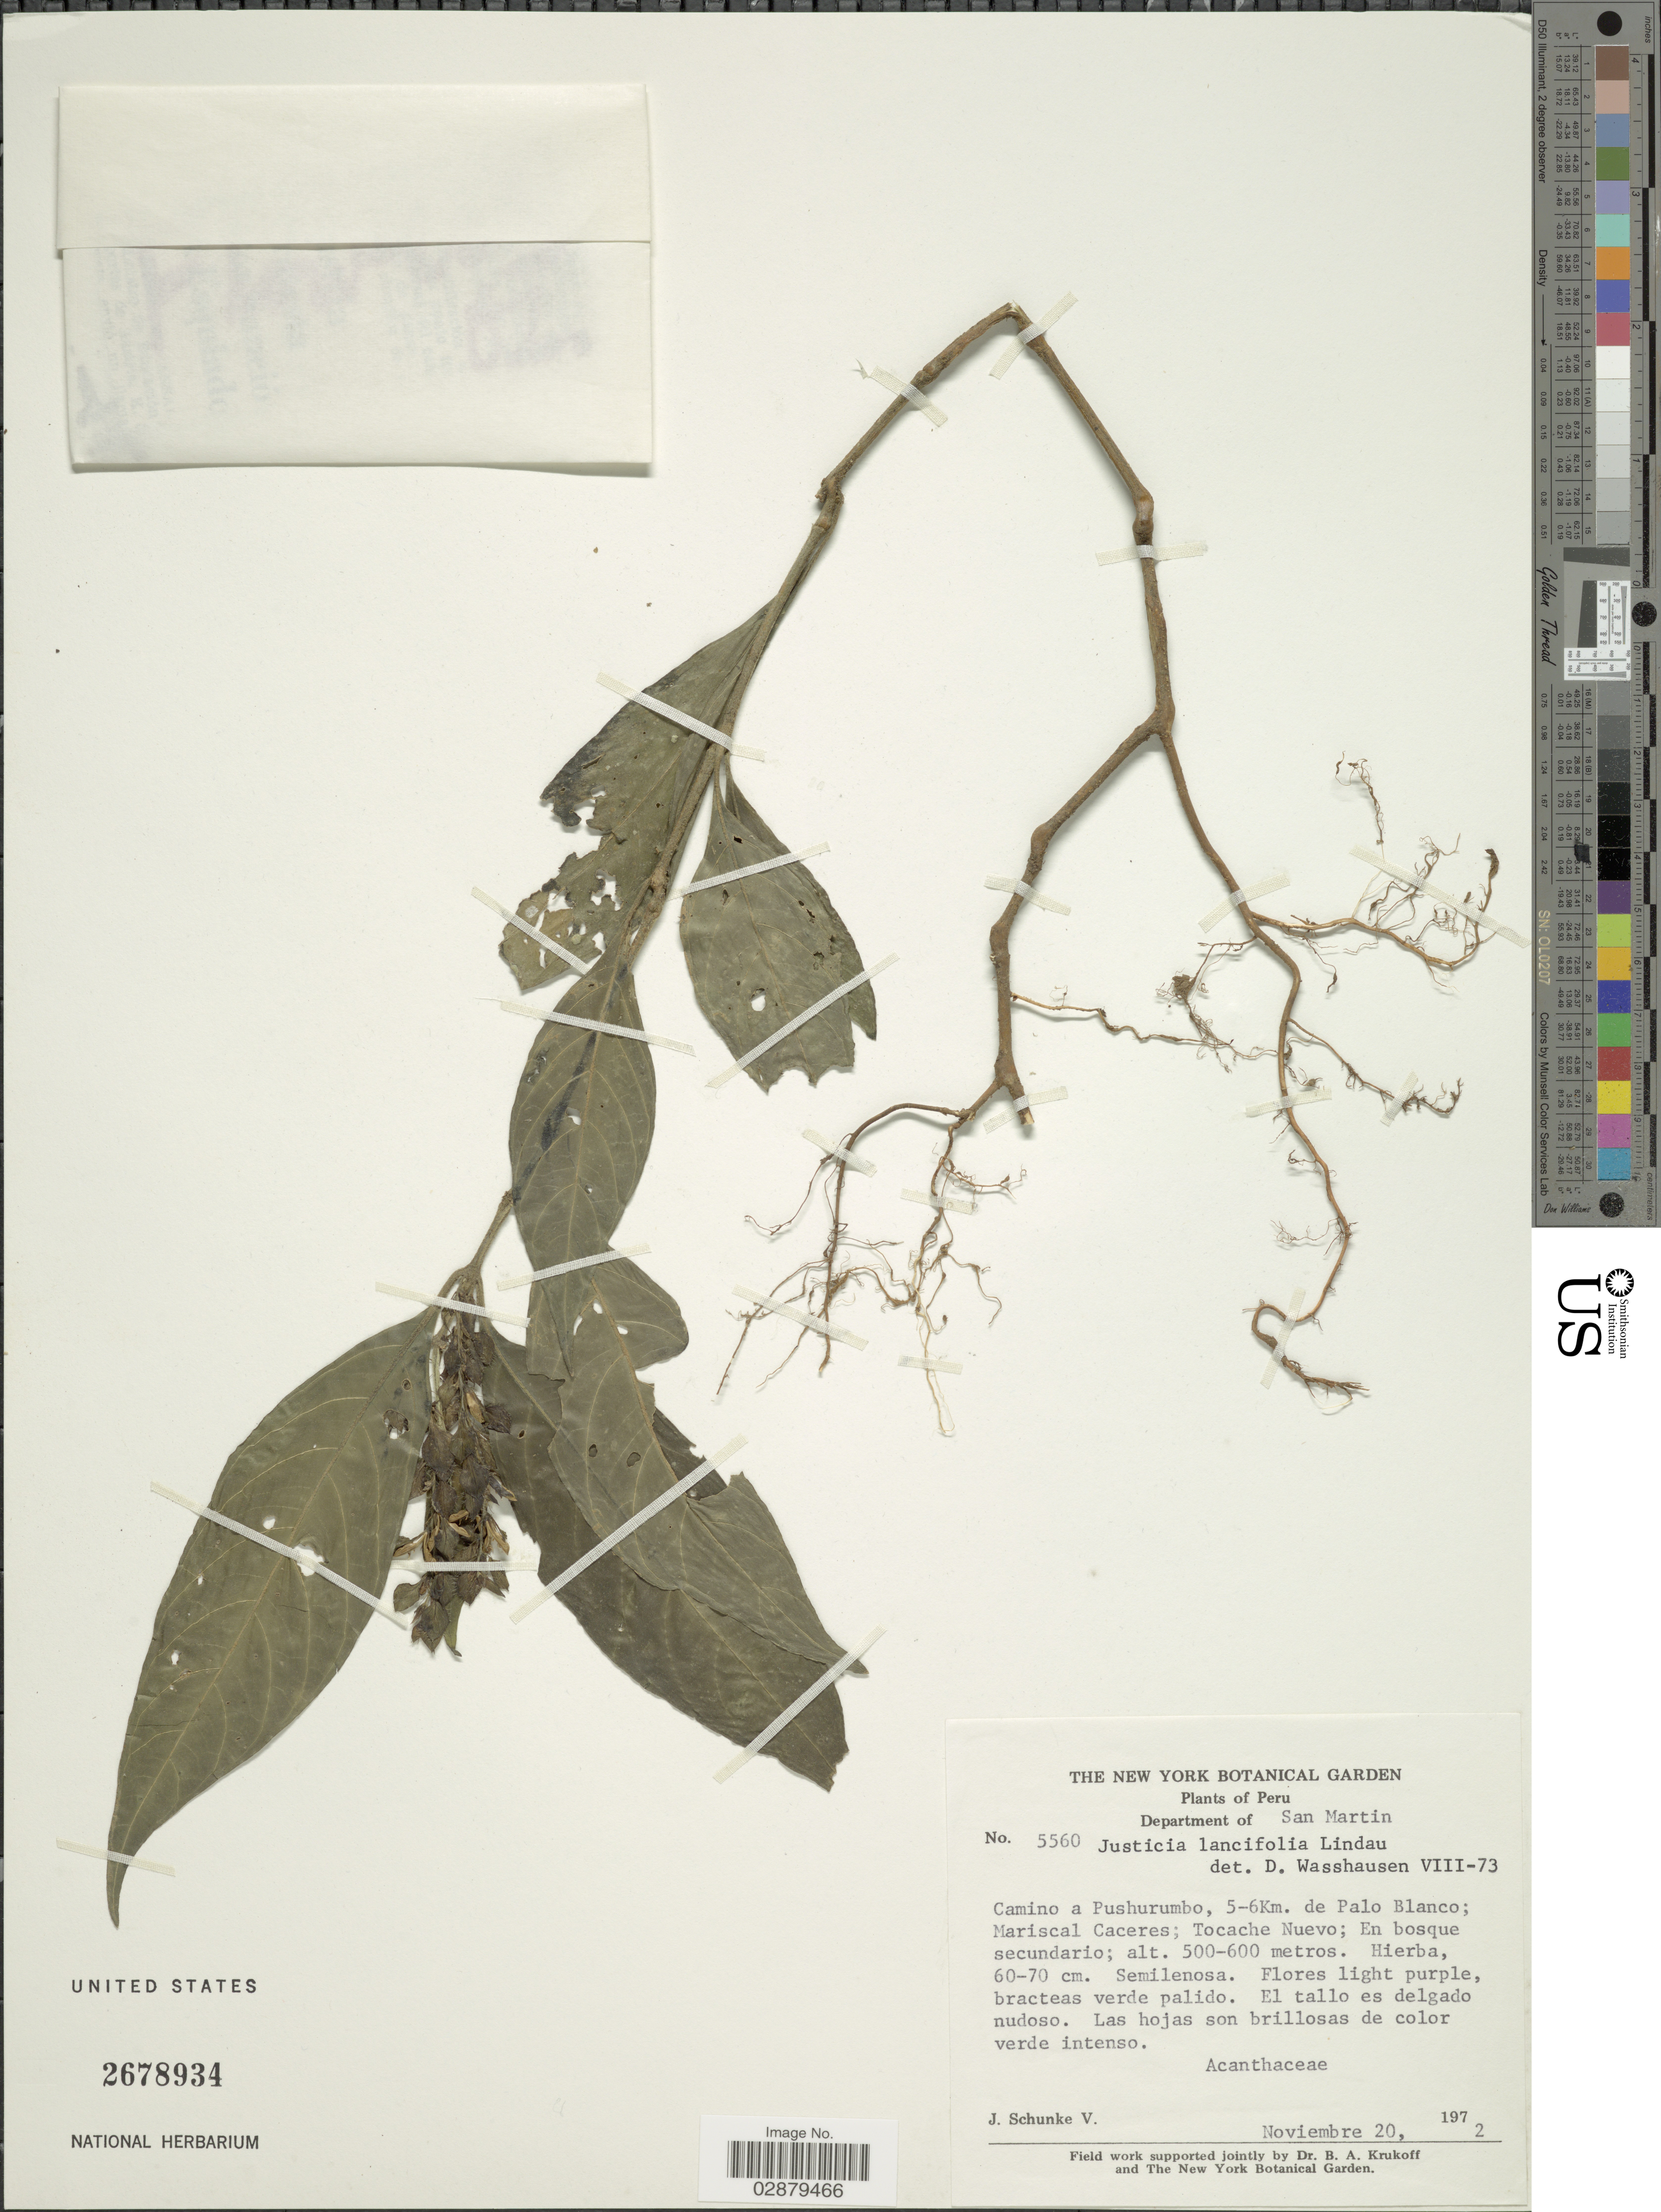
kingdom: Plantae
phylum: Tracheophyta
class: Magnoliopsida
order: Lamiales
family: Acanthaceae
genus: Justicia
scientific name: Justicia lancifolia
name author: (Nees) V.M. Badillo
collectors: J. Schunke Vigo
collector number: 5560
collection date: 1972-11-20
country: Peru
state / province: San Martín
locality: Department of San Martin. Camino a Pushurumbo, 5-6Km. de Palo Blanco; Mariscal Caceres; Tocache Nuevo.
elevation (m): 500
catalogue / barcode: US 2678934